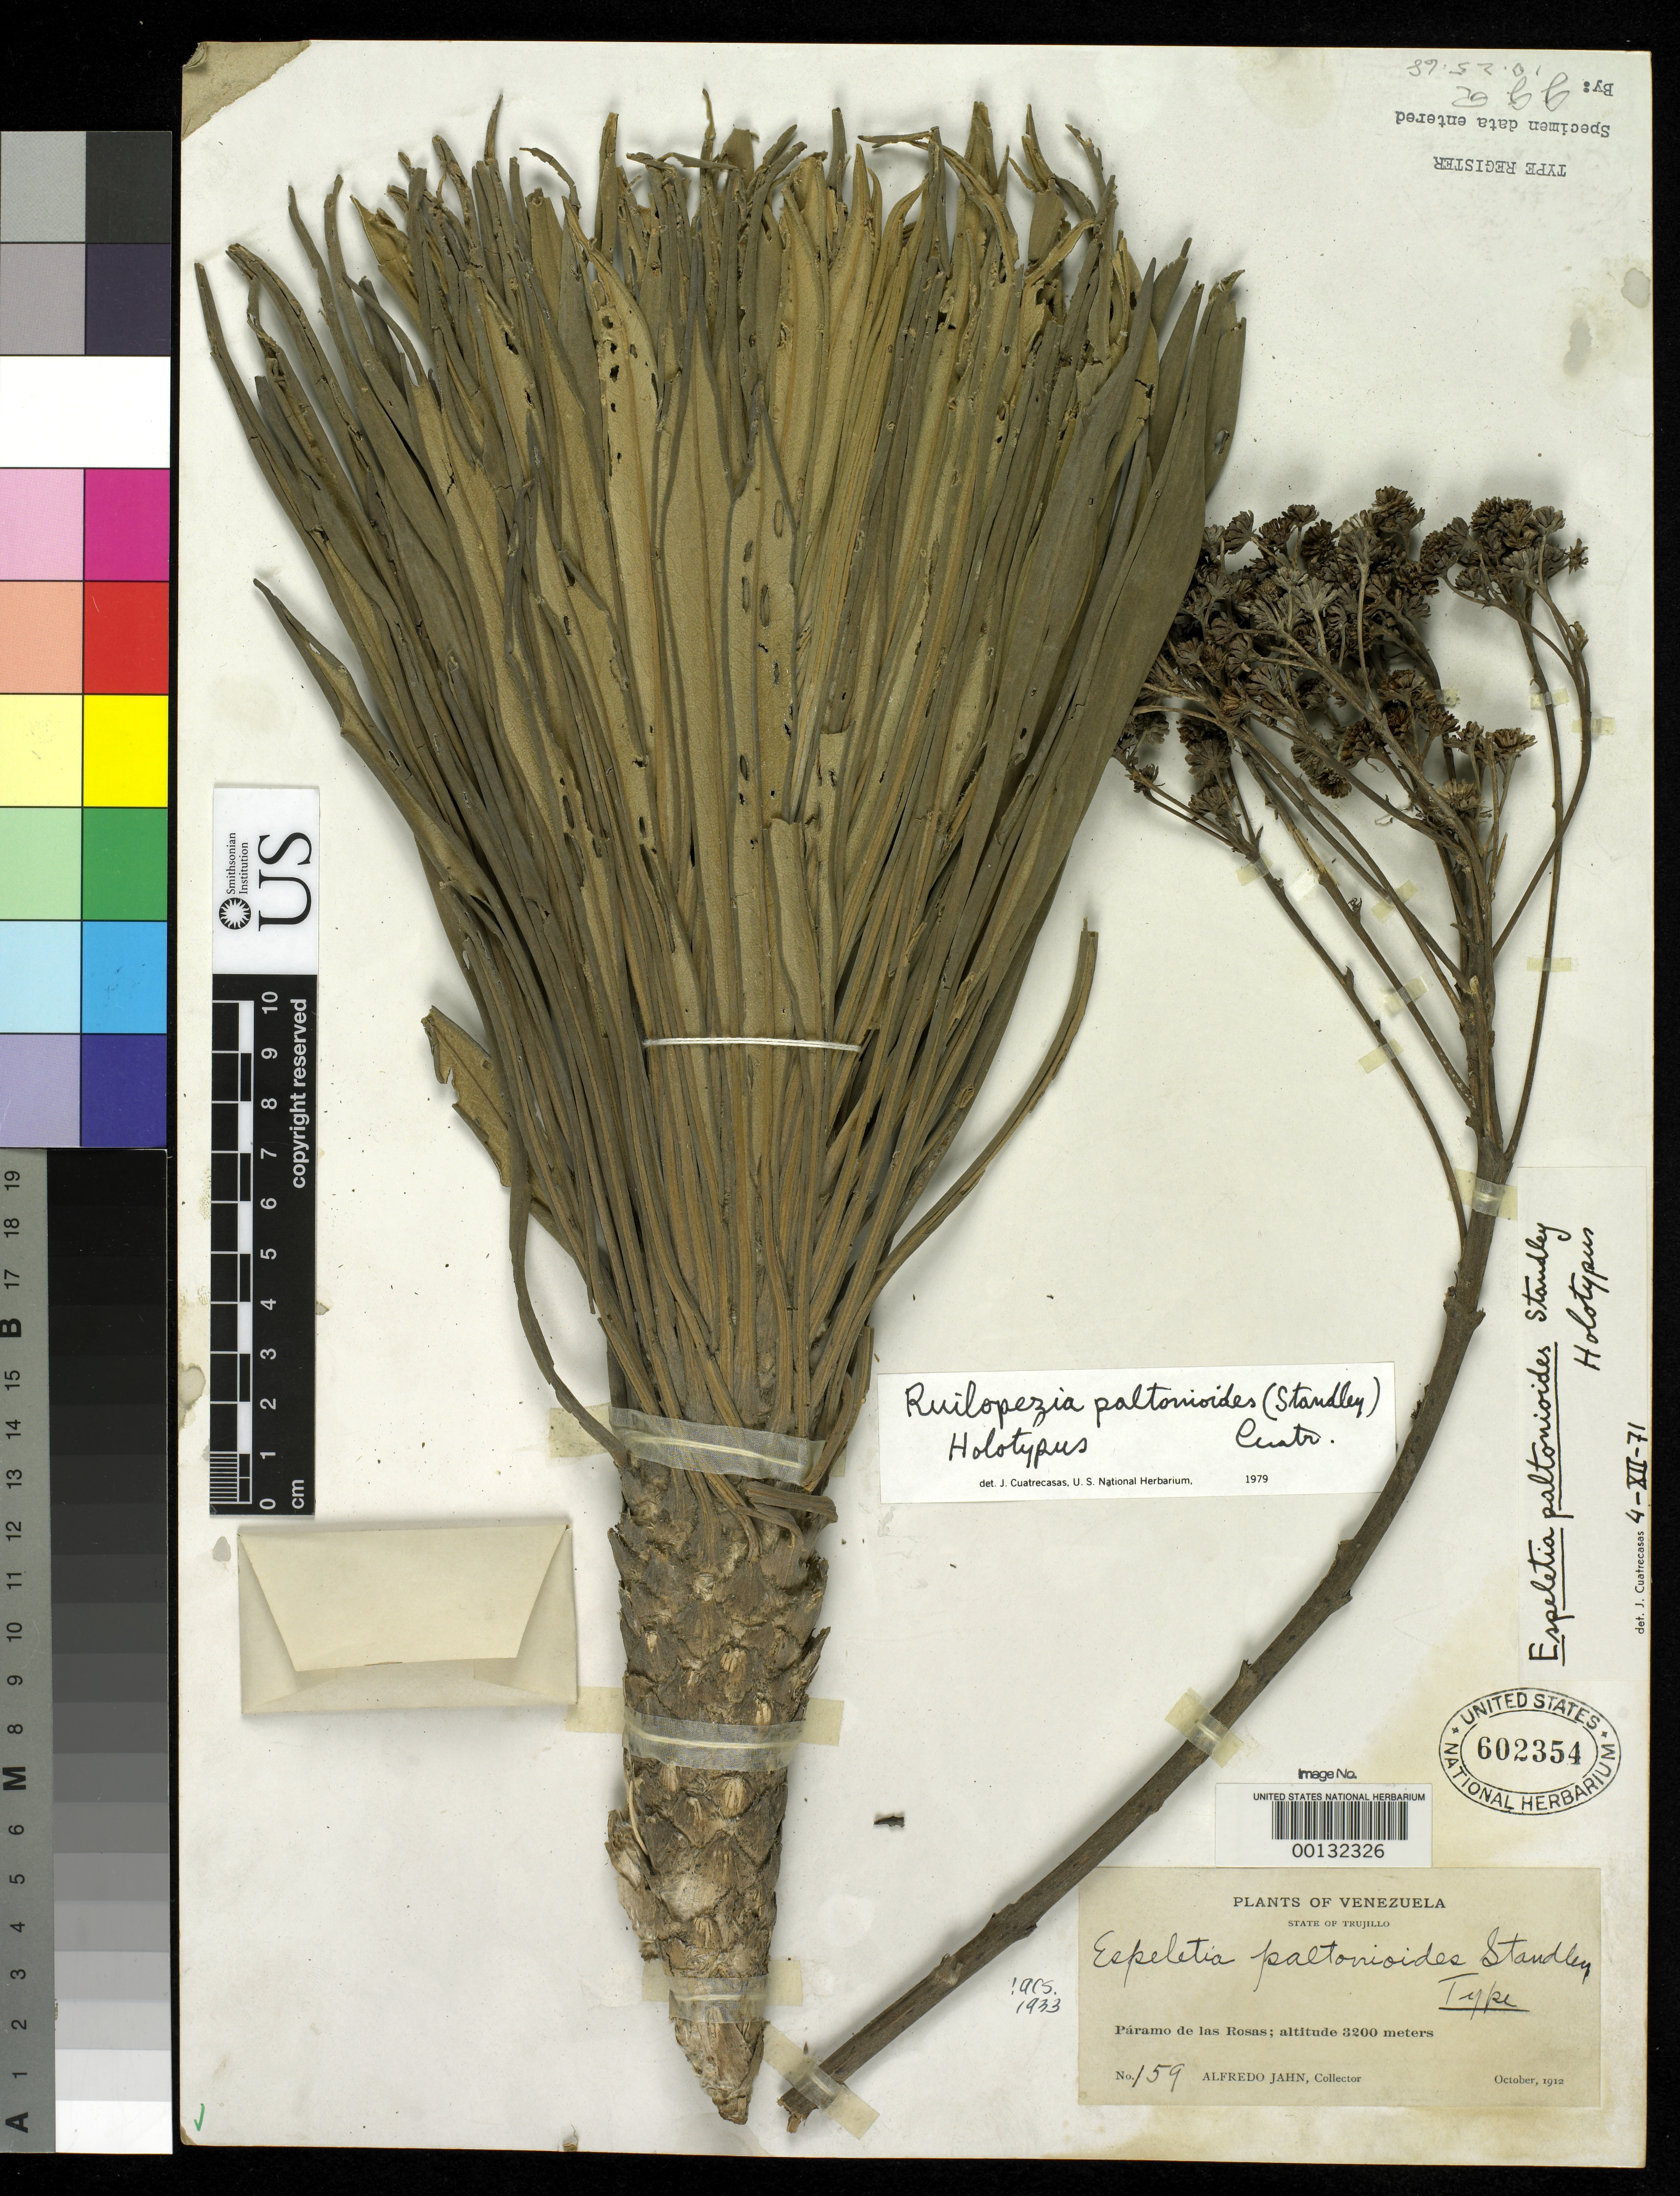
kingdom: Plantae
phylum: Tracheophyta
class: Magnoliopsida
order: Asterales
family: Asteraceae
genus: Espeletia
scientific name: Espeletia paltonioides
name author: Standl.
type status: Holotype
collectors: A. Jahn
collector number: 159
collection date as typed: Oct 1912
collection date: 1912-10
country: Venezuela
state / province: Trujillo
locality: Páramo de Las Rosas.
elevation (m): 3200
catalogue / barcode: US 602354